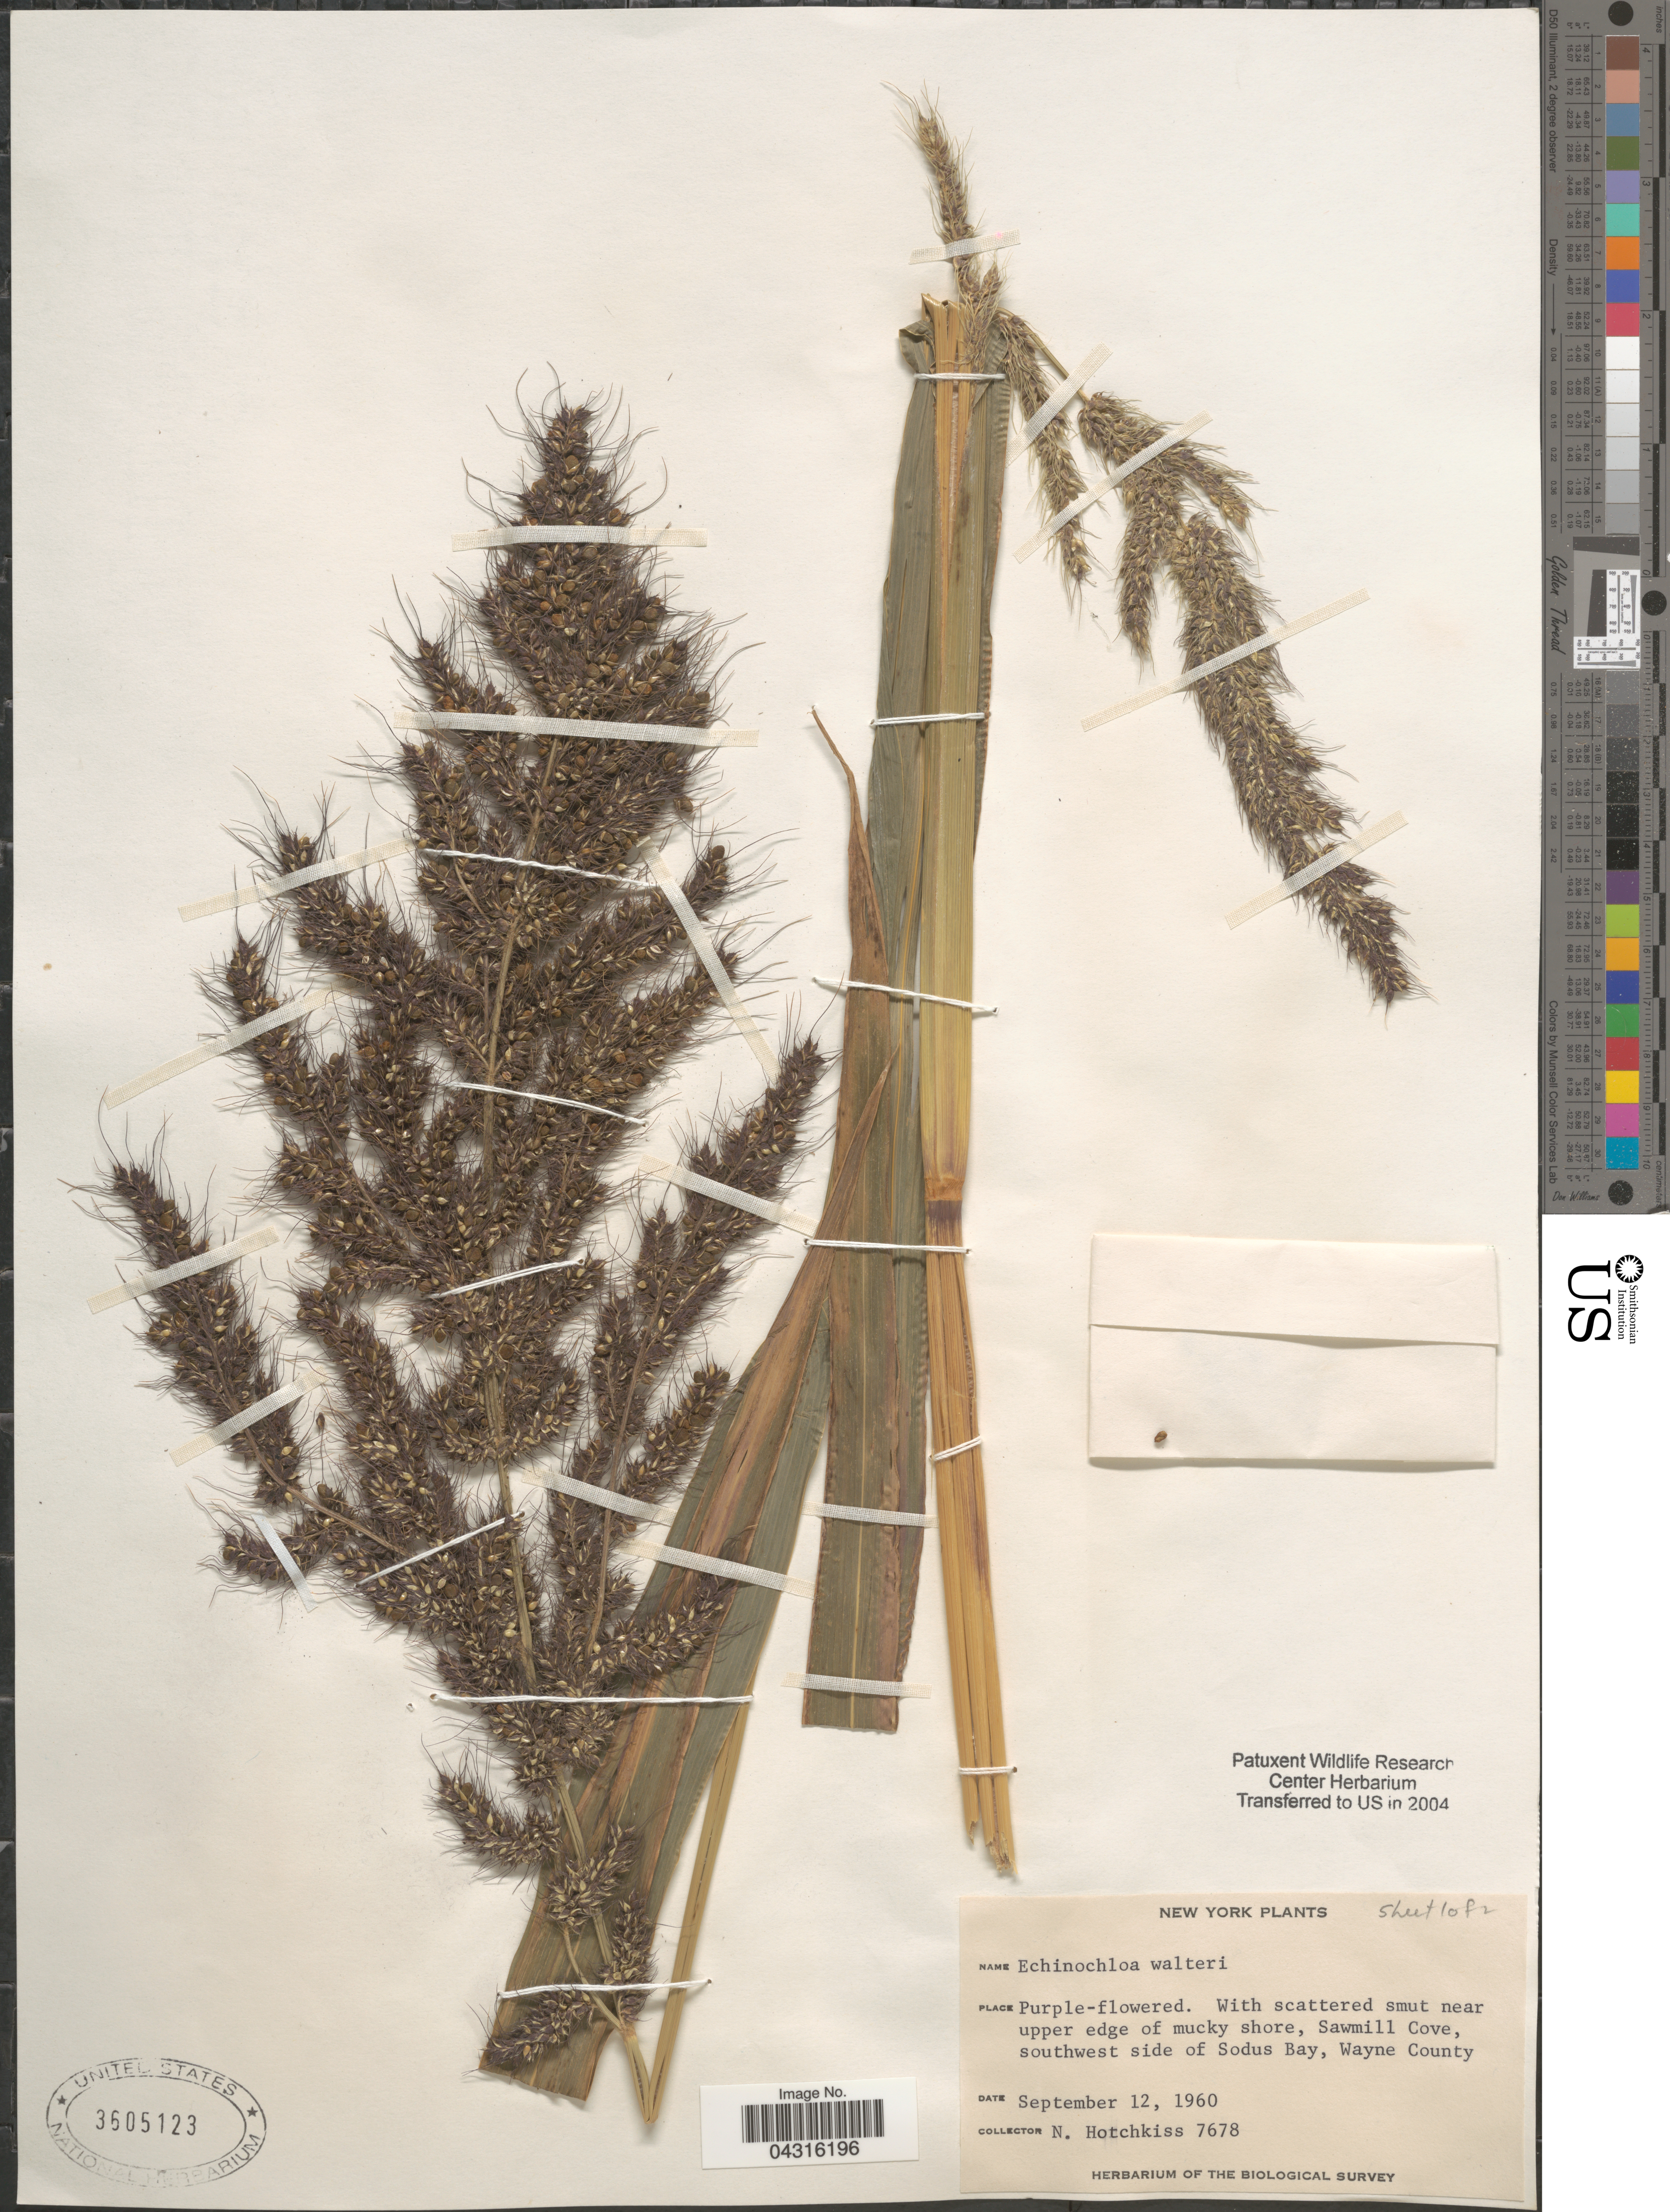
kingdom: Plantae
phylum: Tracheophyta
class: Liliopsida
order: Poales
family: Poaceae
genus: Echinochloa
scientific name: Echinochloa walteri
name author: (Pursh) A. Heller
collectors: N. Hotchkiss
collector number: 7678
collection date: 1960-09-12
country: United States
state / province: New York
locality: Near upper edge of mucky shore, Sawmill Cove, southwest side of Sodus Bay, Wayne County. The Biological Survey.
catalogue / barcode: US 3605123